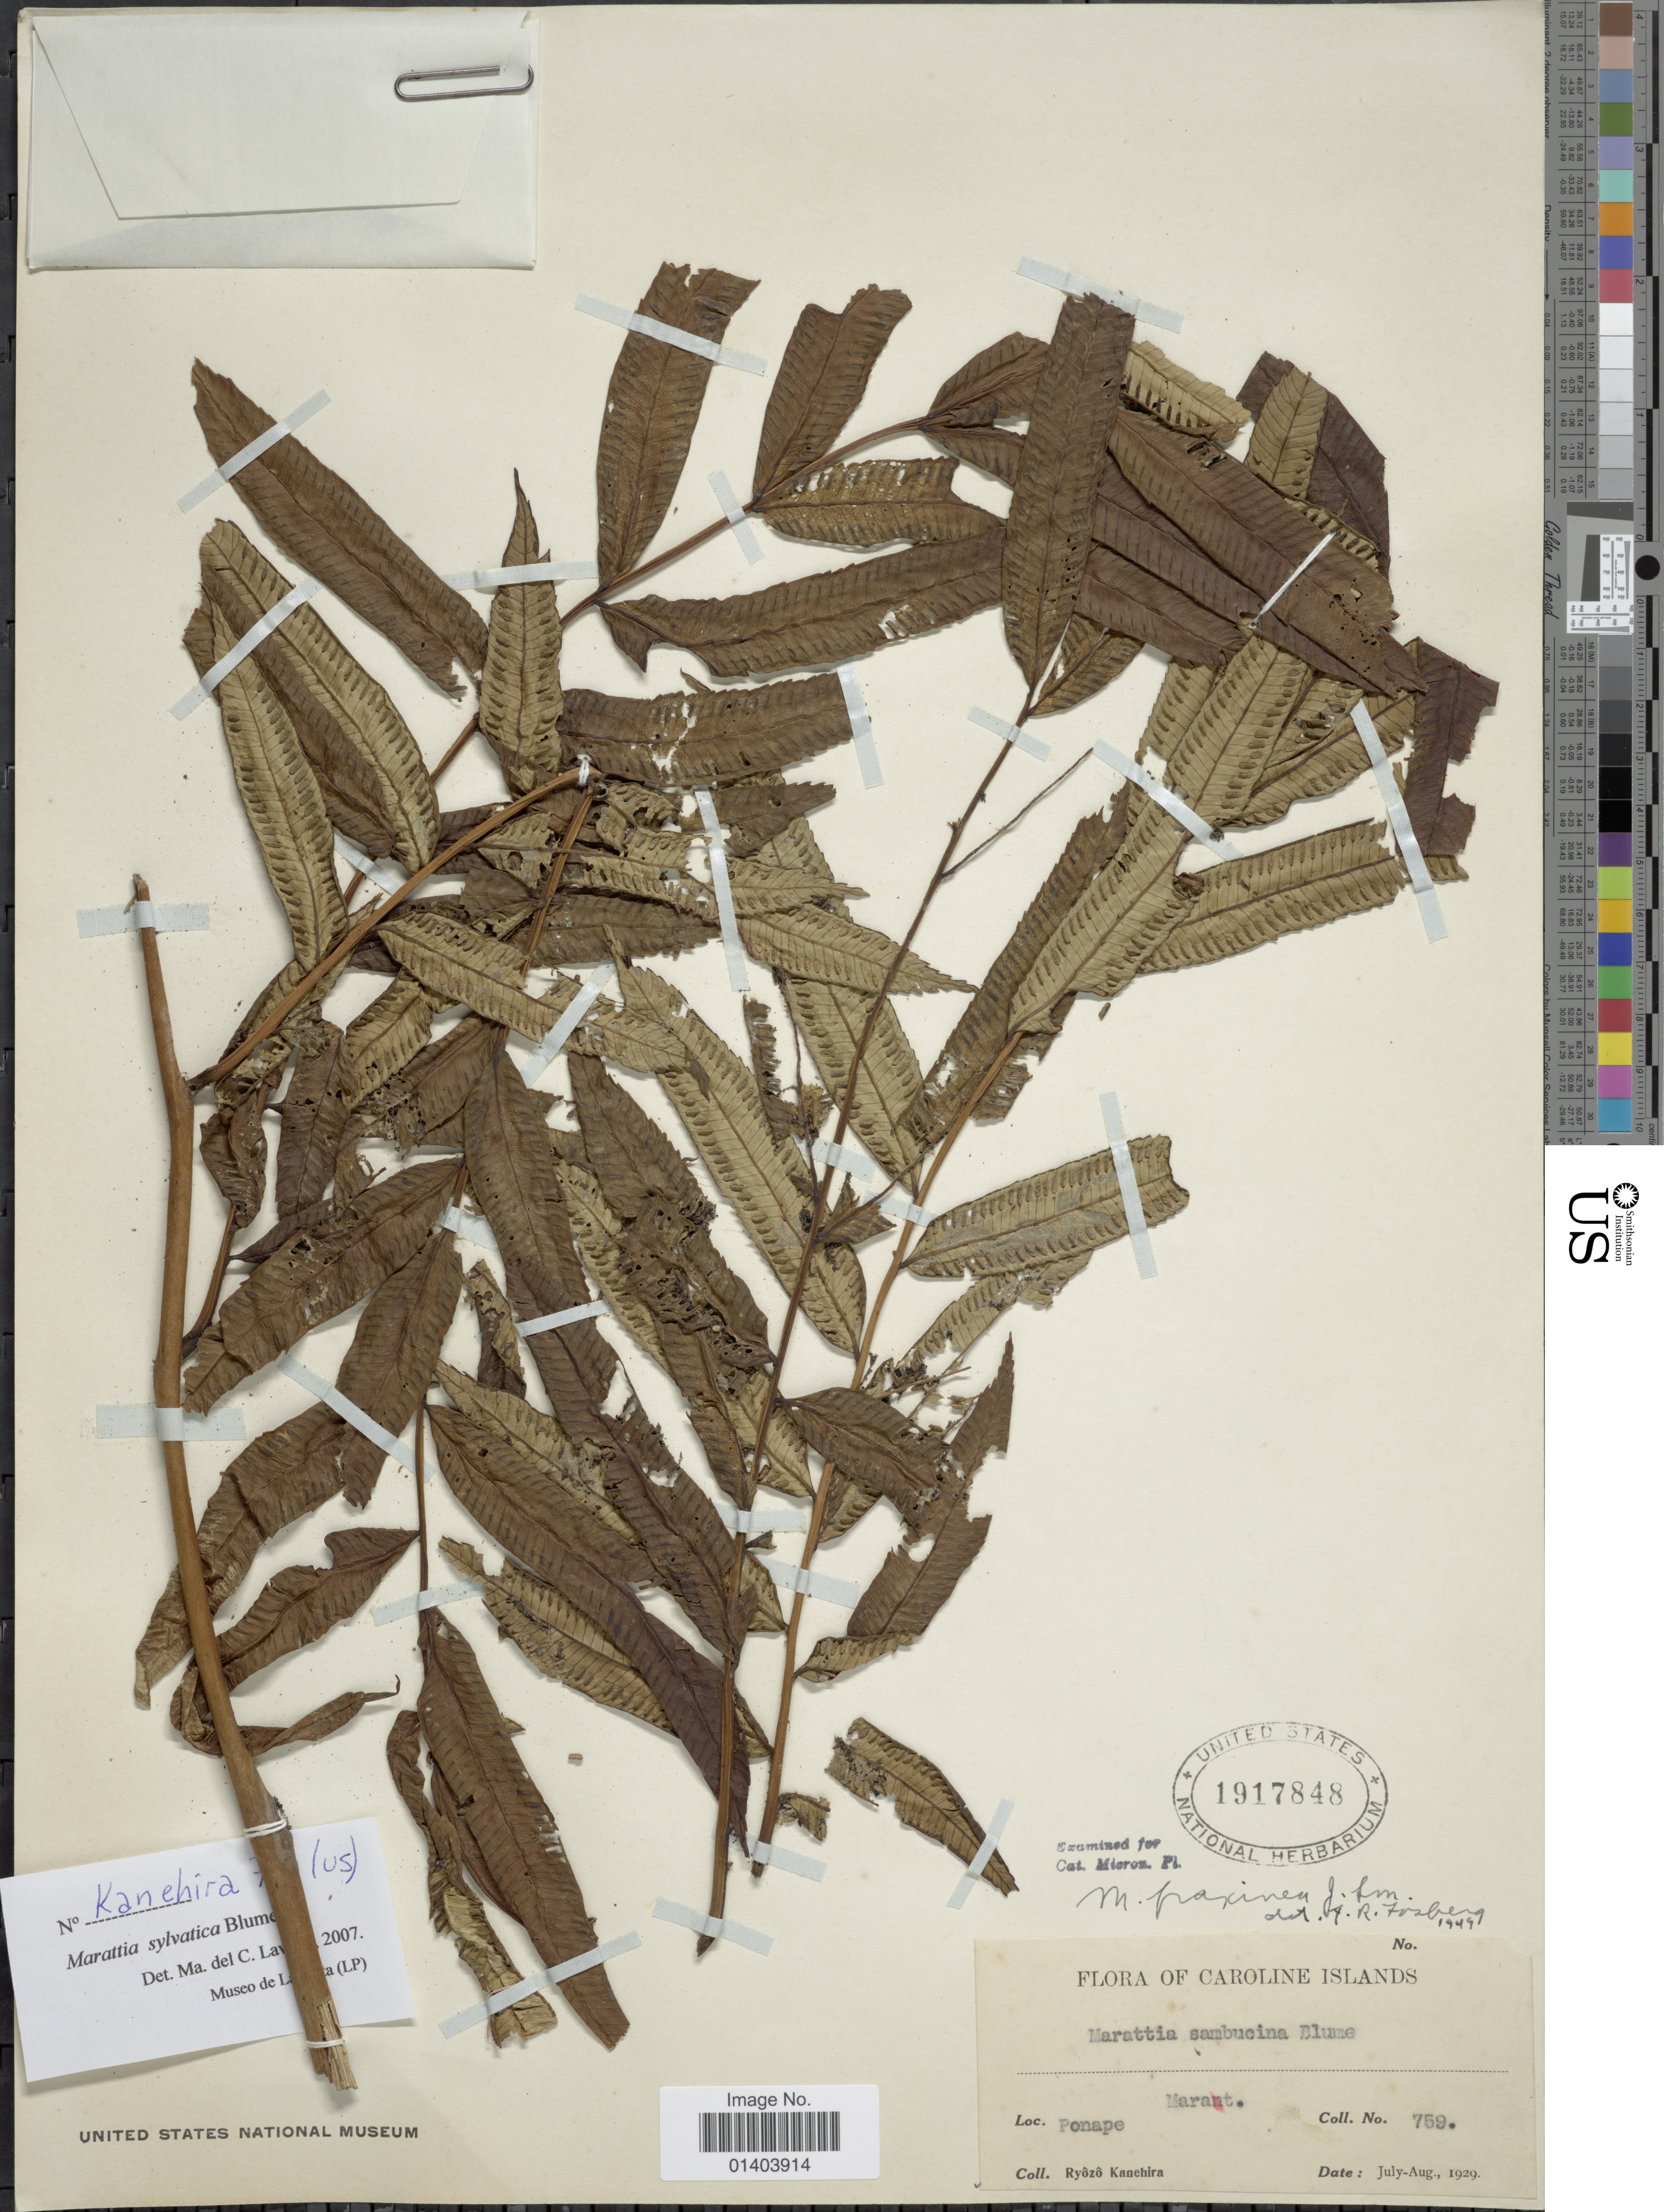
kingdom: Plantae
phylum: Tracheophyta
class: Polypodiopsida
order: Marattiales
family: Marattiaceae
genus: Ptisana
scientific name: Ptisana sylvatica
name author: (Blume) Murdock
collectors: R. Kanehira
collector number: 759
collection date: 1929-07/1929-08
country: Micronesia, Federated States of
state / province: Pohnpei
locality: Caroline Islands, Ponape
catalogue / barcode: US 1917848